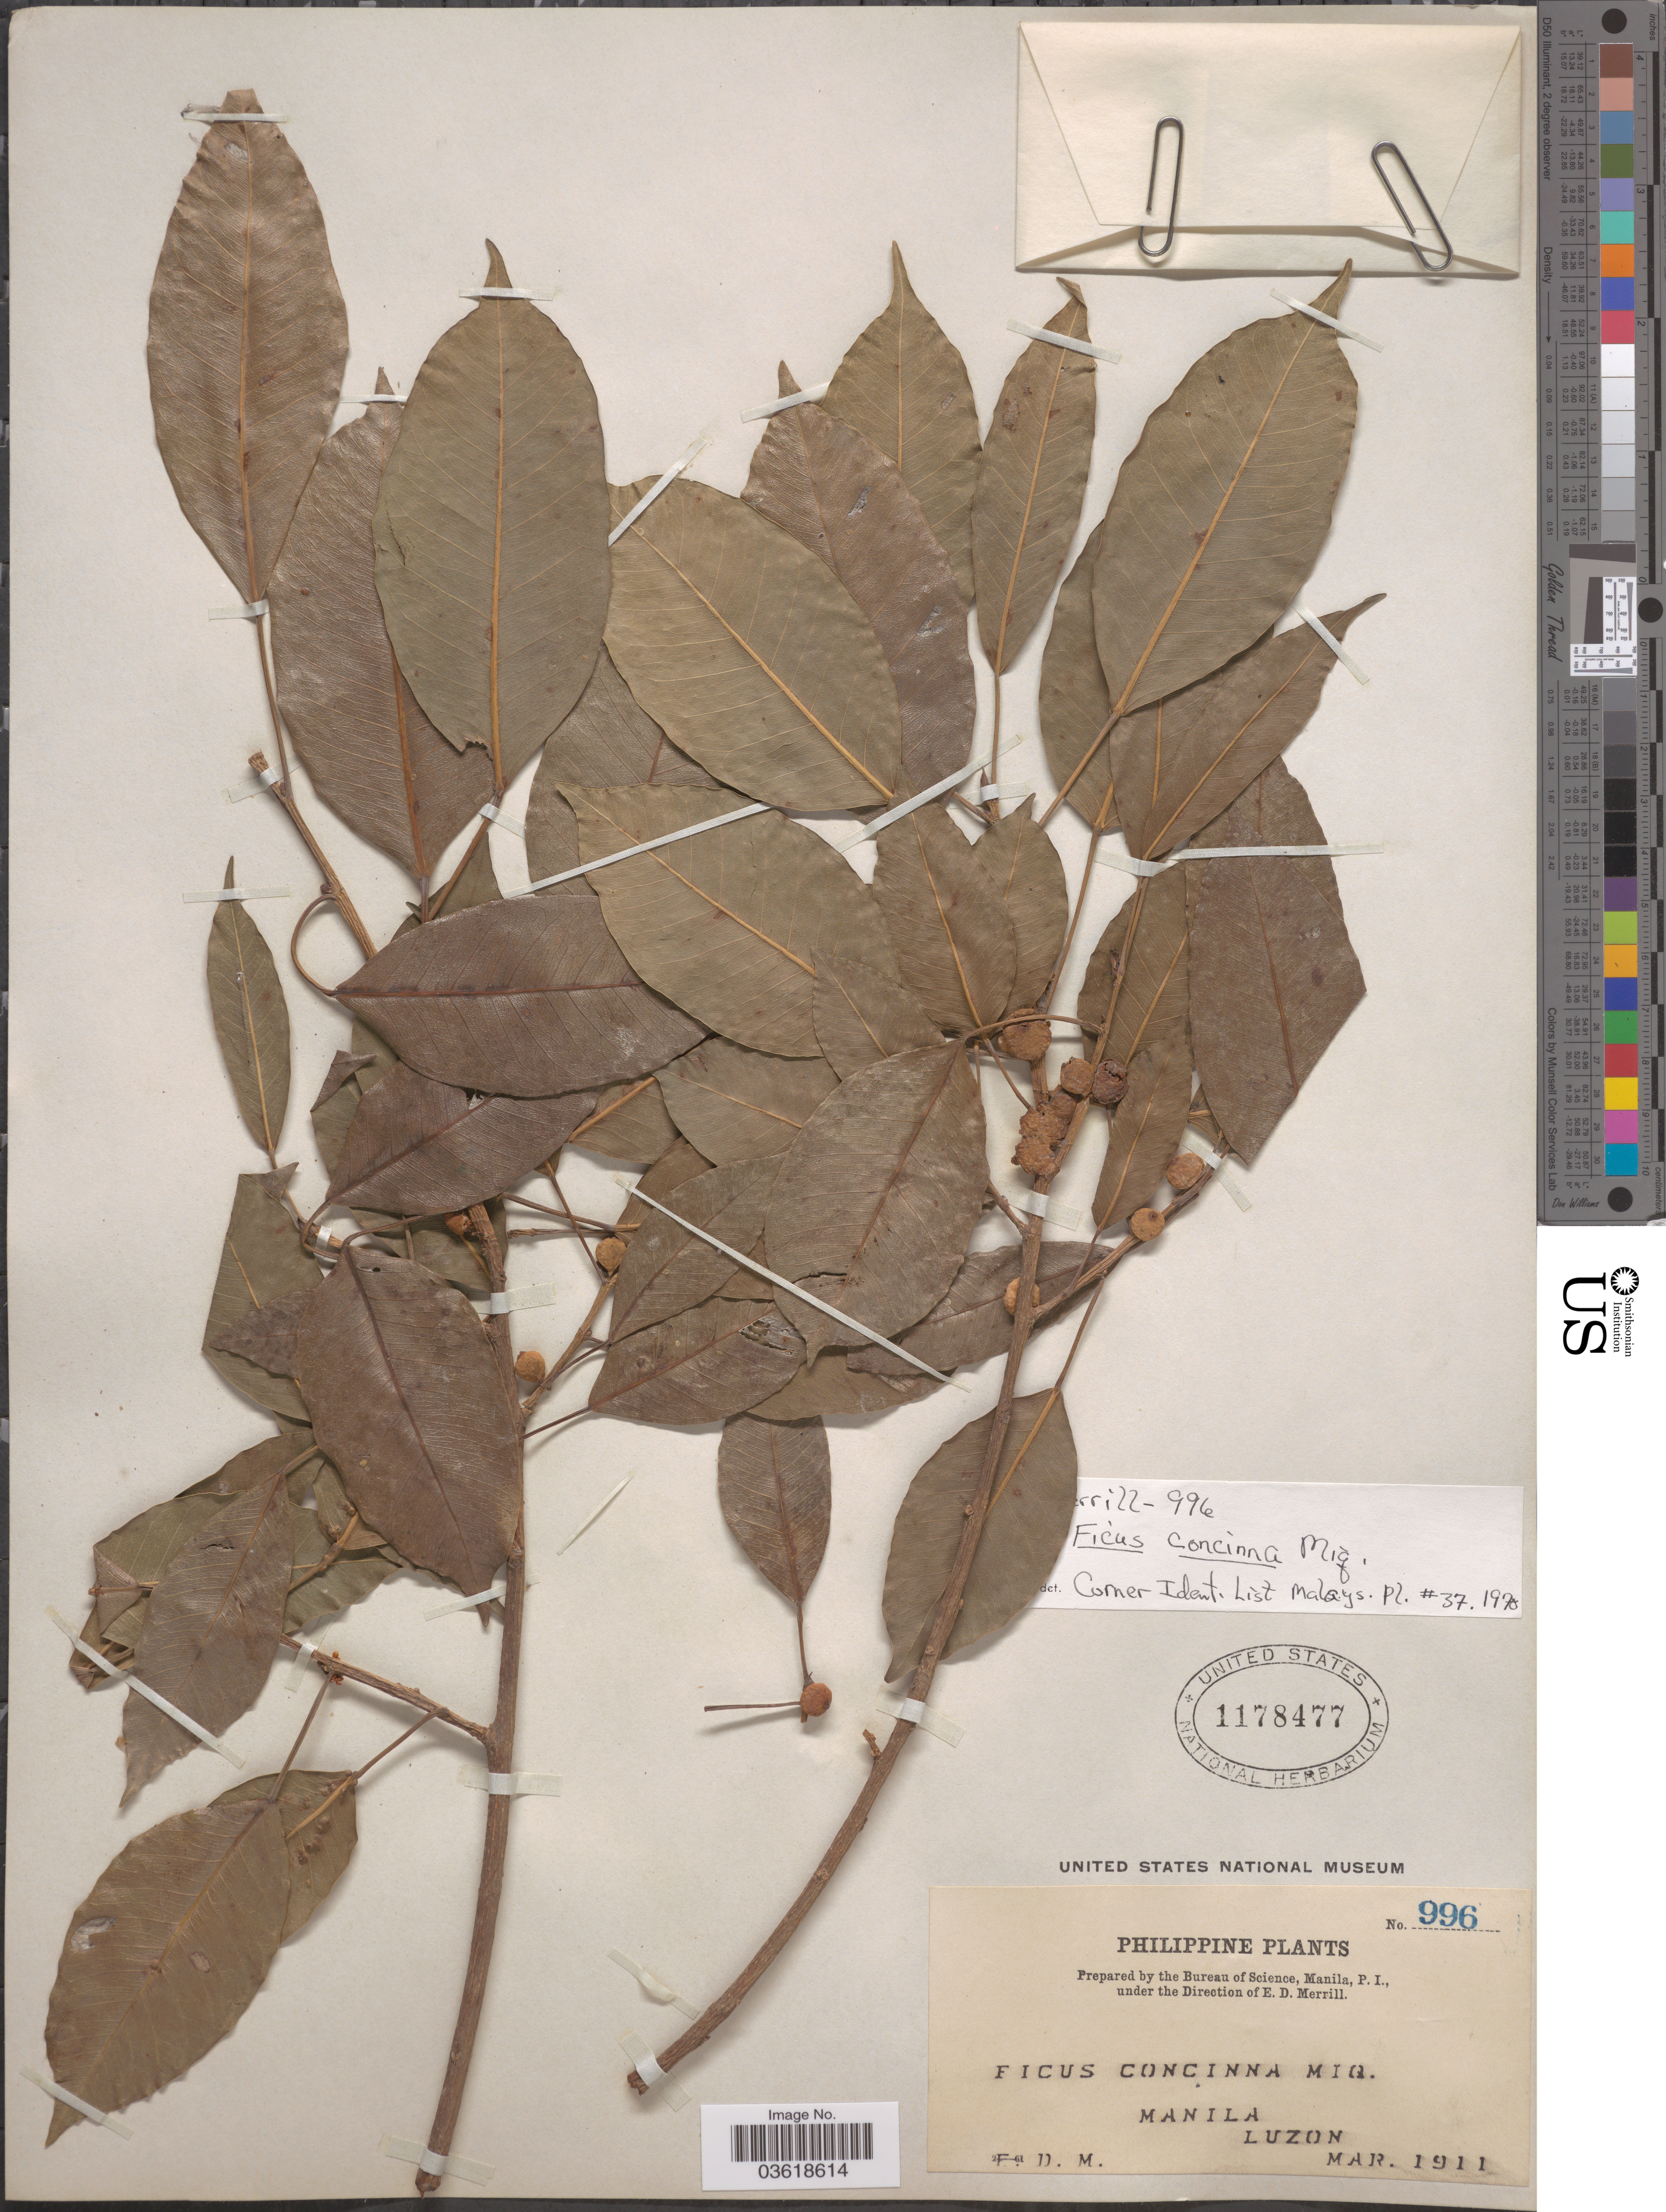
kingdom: Plantae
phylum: Tracheophyta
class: Magnoliopsida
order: Rosales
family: Moraceae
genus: Ficus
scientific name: Ficus concinna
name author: Miq.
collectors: E. D. Merrill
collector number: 996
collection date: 1911-03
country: Philippines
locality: Manila Luzon.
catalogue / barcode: US 1178477